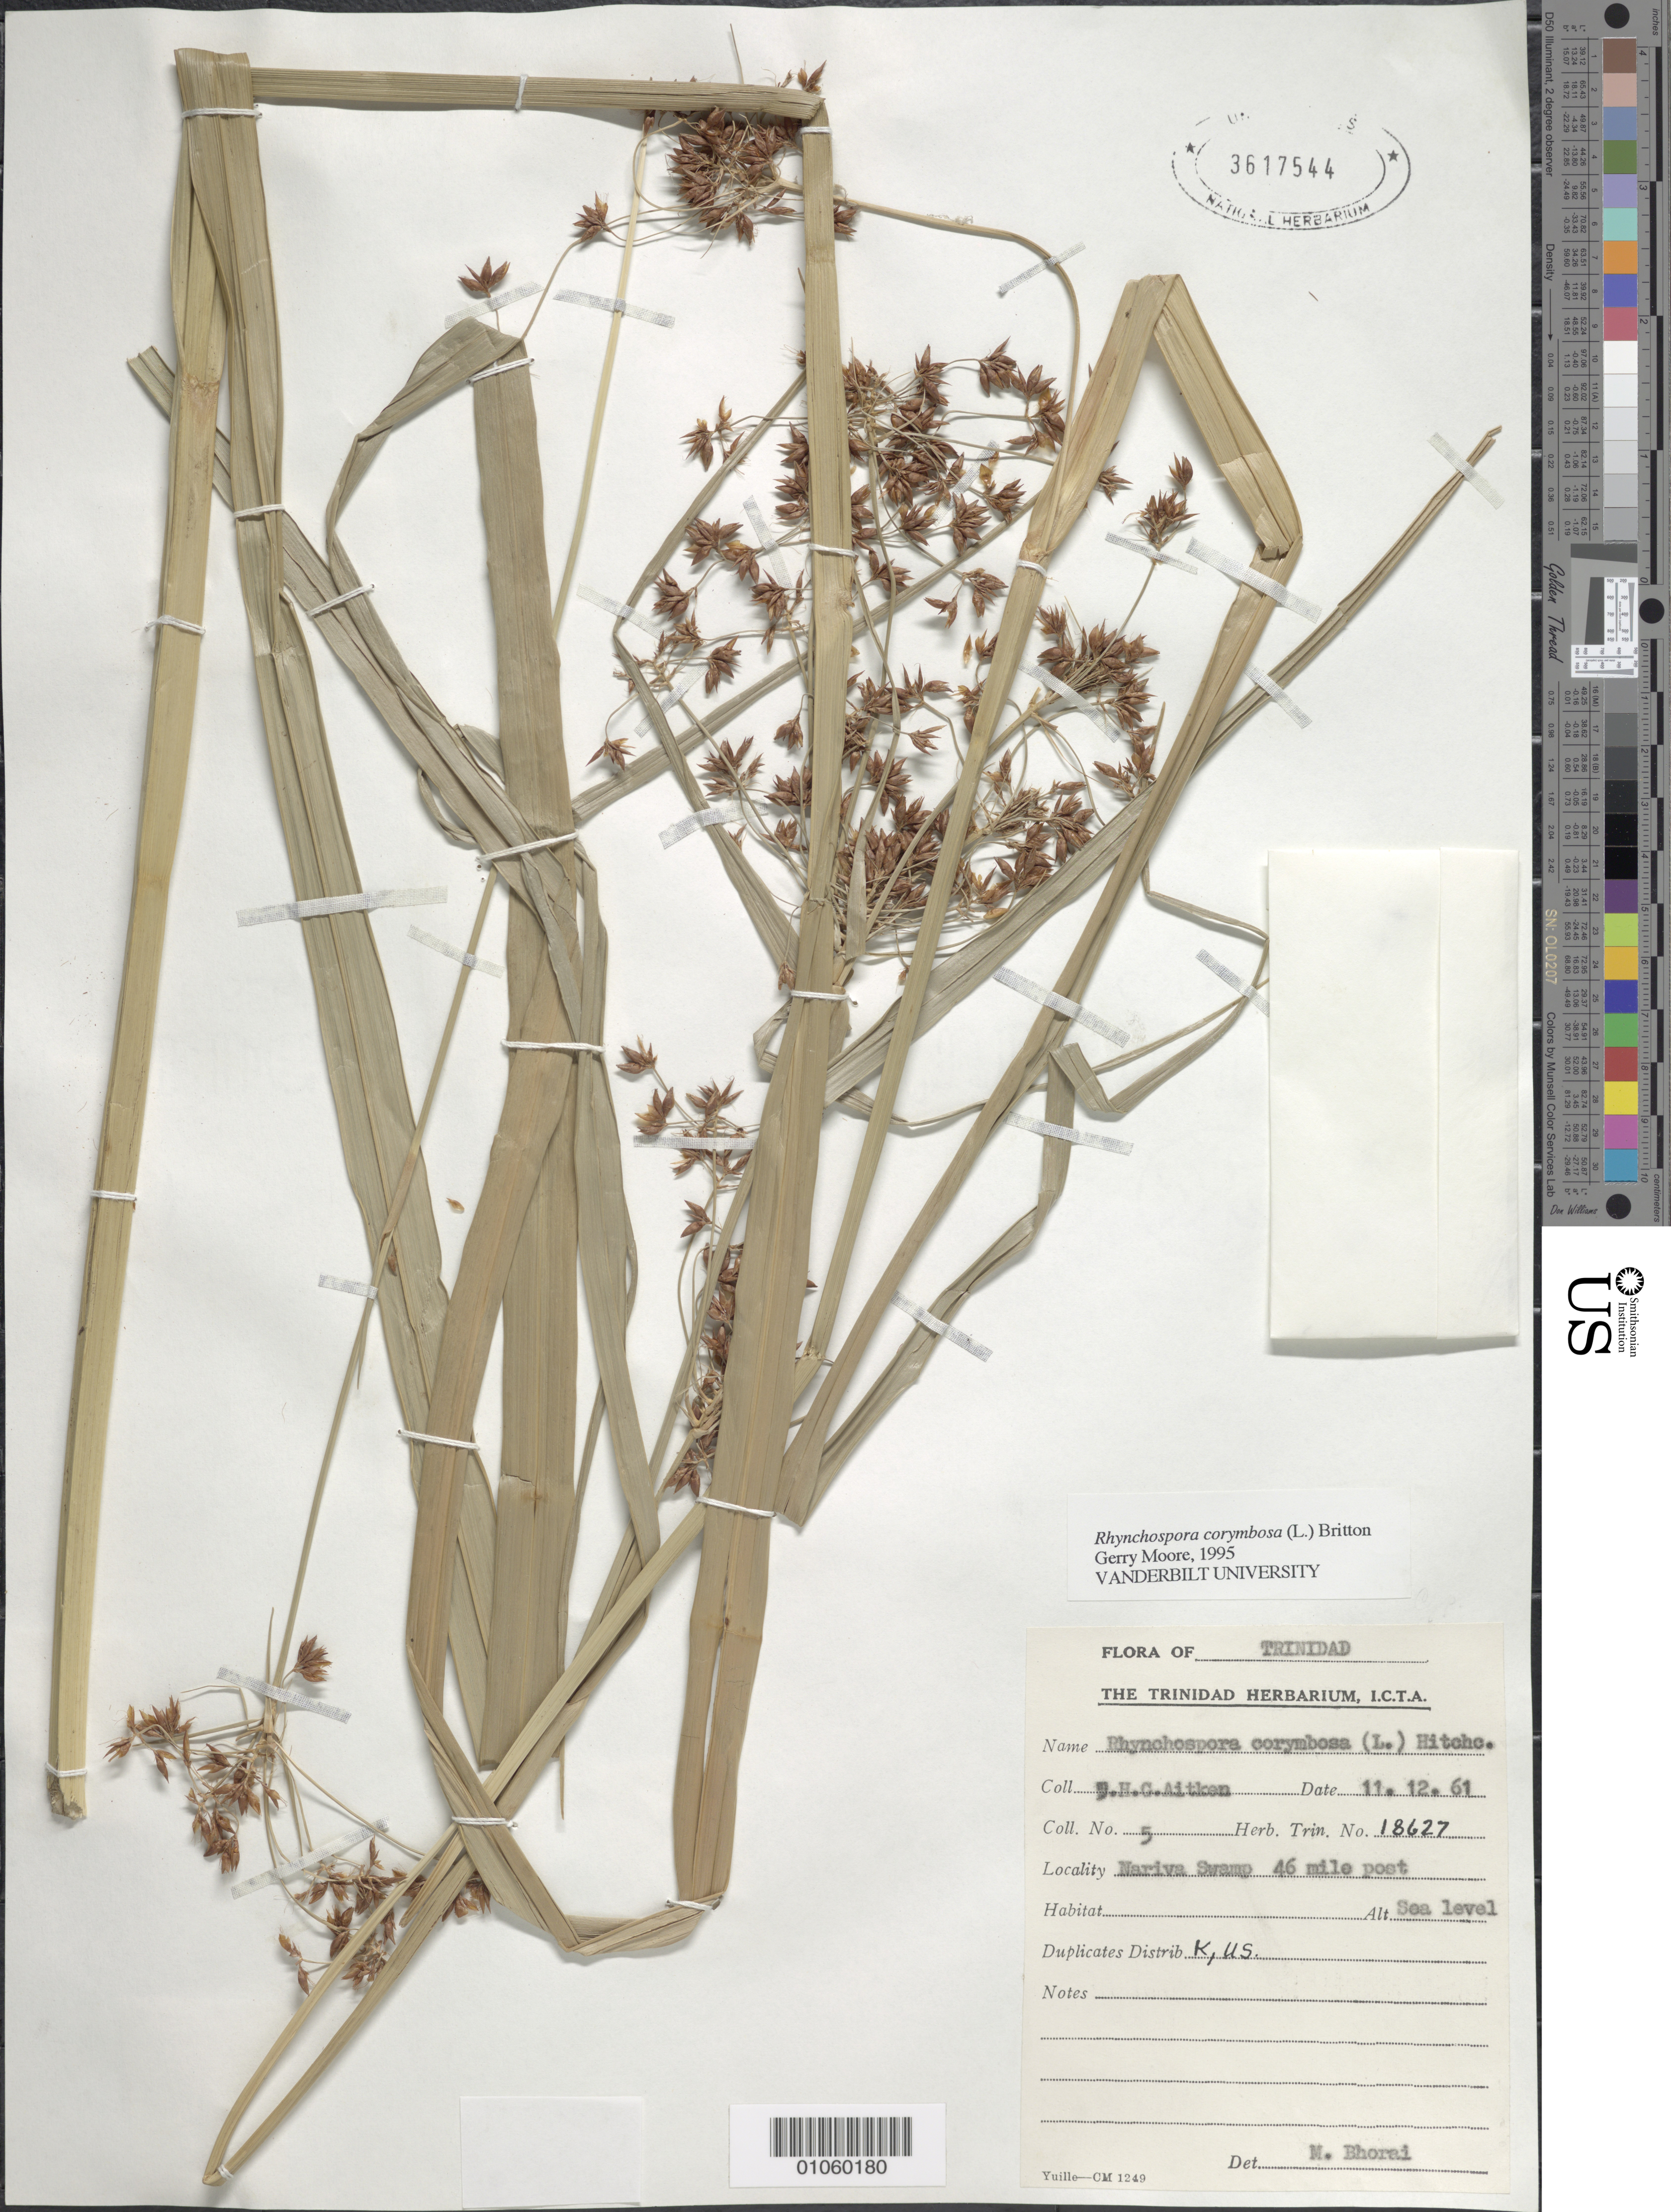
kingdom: Plantae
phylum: Tracheophyta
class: Liliopsida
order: Poales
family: Cyperaceae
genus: Rhynchospora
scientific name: Rhynchospora corymbosa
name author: (L.) Britton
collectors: T. Aitken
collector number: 18627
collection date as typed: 12 Nov 1961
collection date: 1961-11-12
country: Trinidad and Tobago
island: Trinidad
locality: Nariva Swamp, 46 mile post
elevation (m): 0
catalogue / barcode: US 3617544